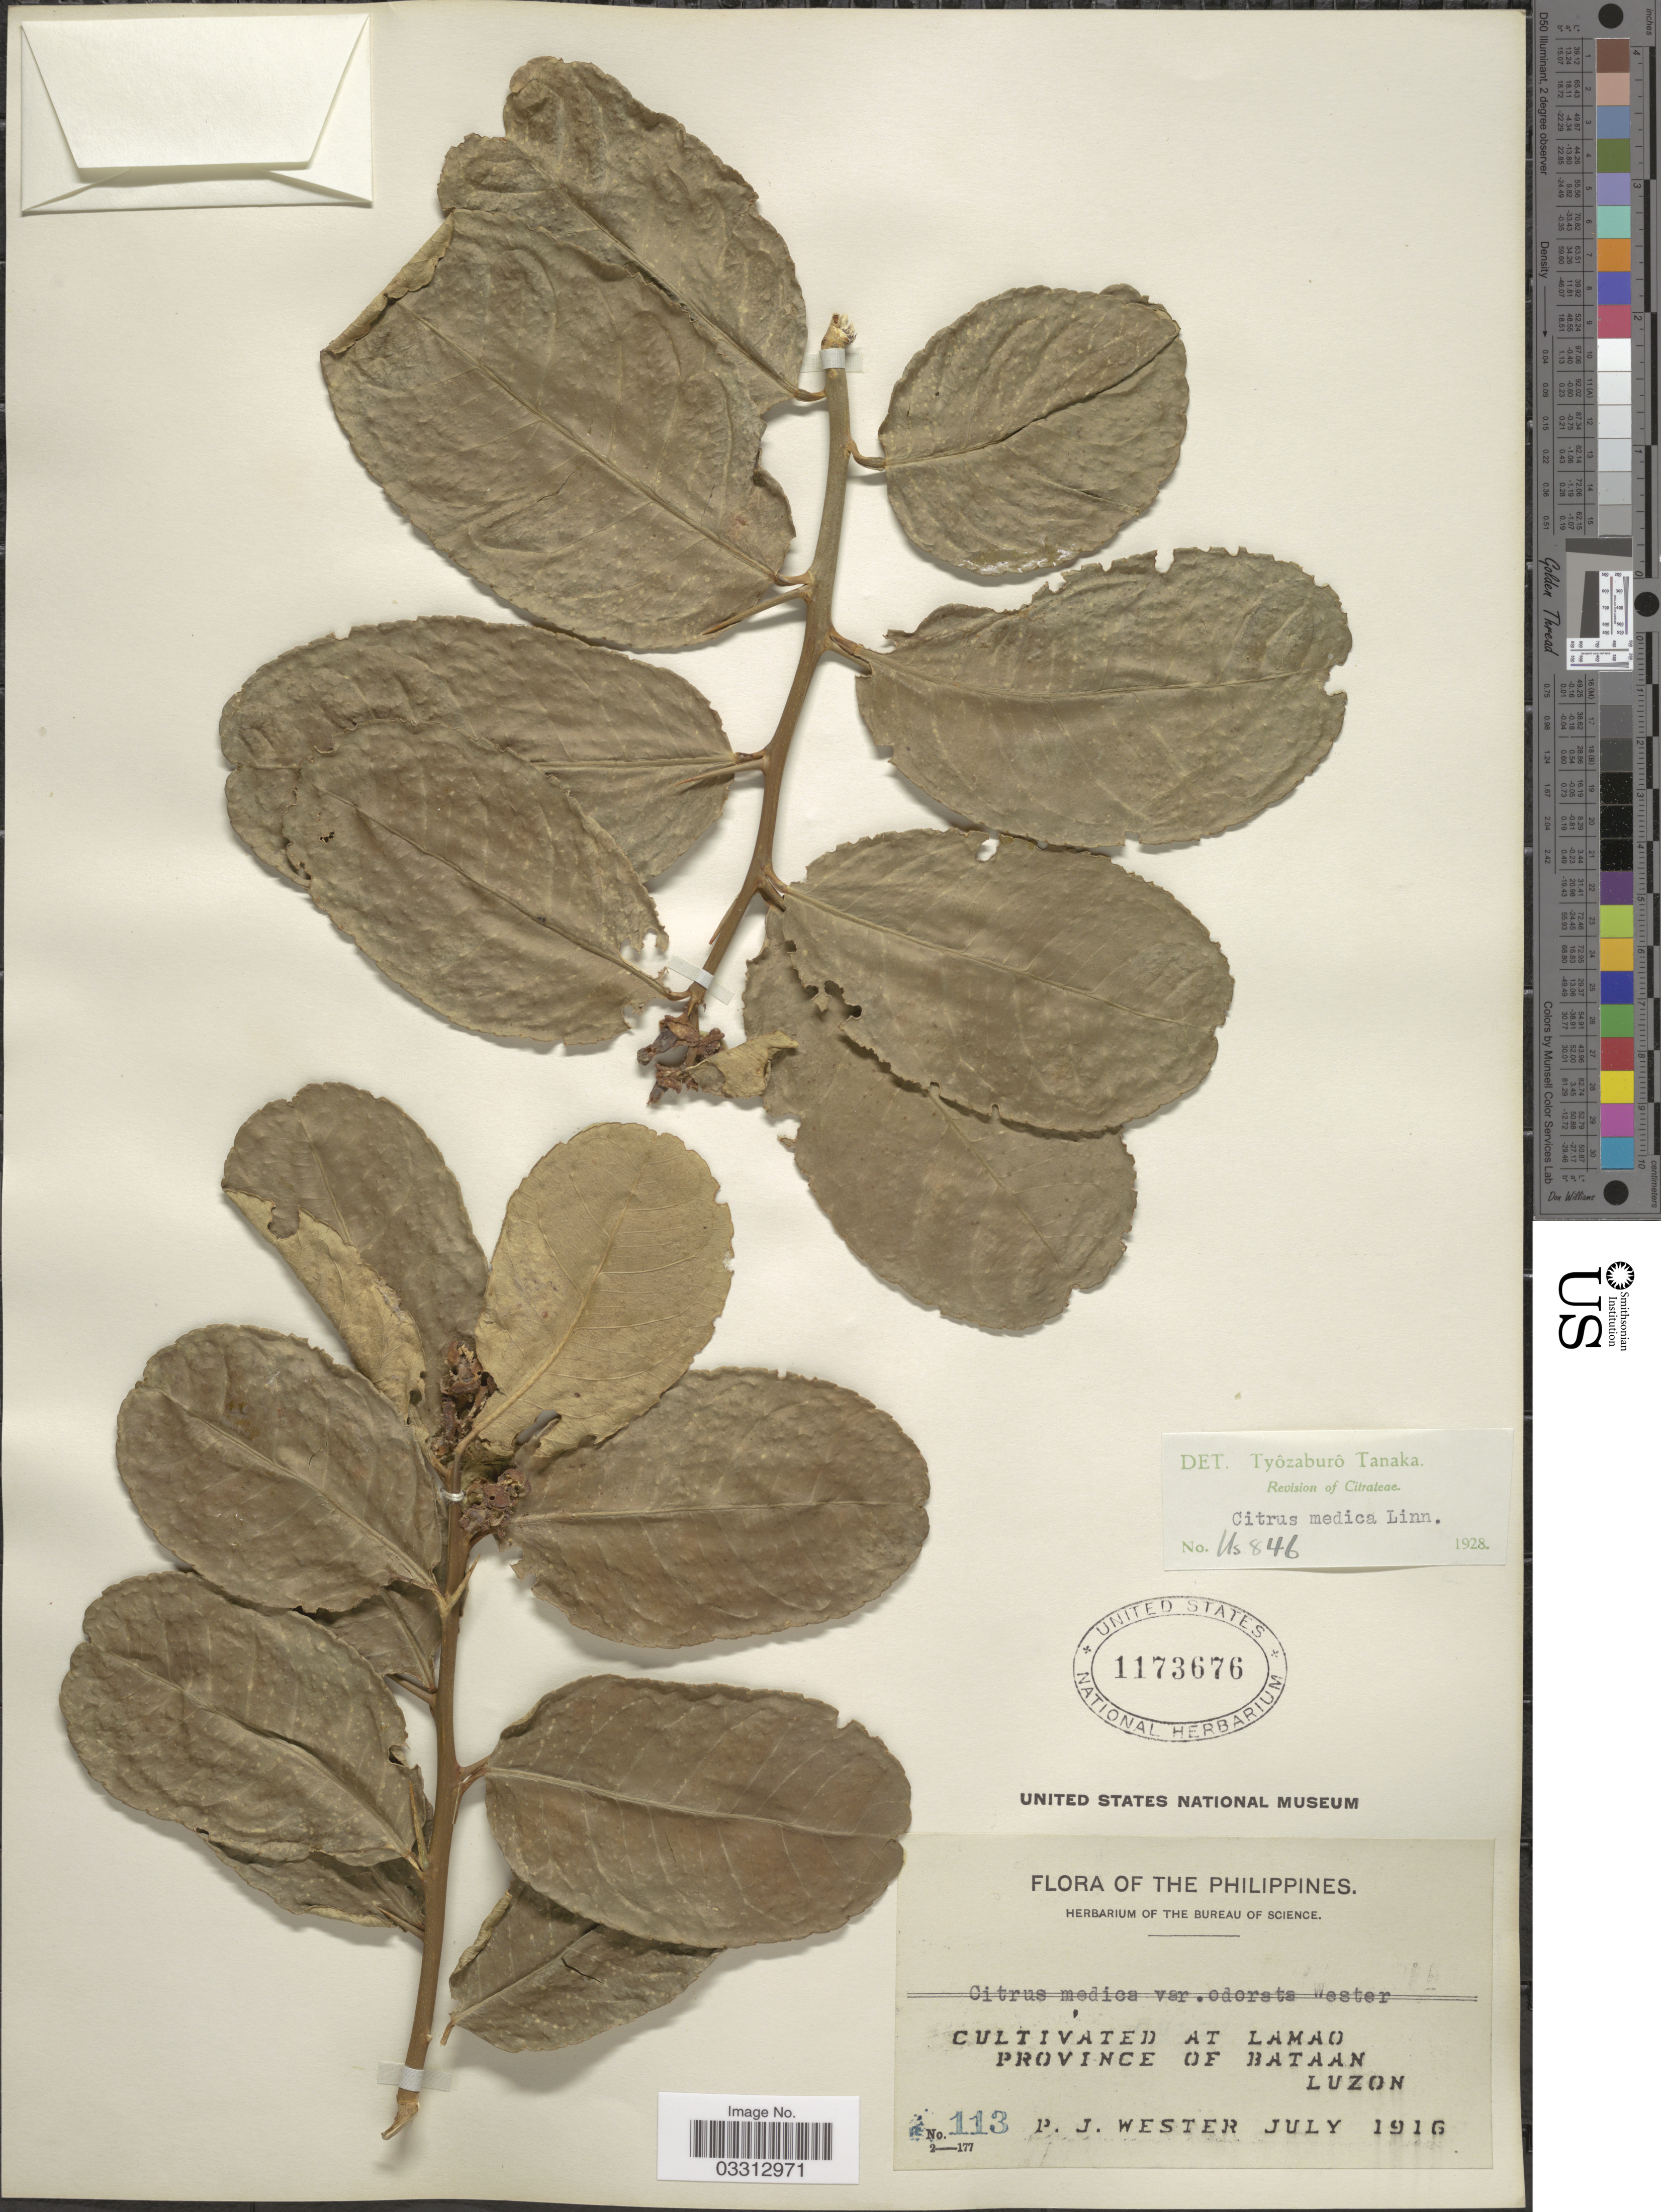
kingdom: Plantae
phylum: Tracheophyta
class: Magnoliopsida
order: Sapindales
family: Rutaceae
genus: Citrus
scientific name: Citrus medica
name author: L.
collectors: P. J. Wester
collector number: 113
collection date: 1916-07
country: Philippines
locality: Lamao. Province of Bataan. Luzon.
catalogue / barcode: US 1173676